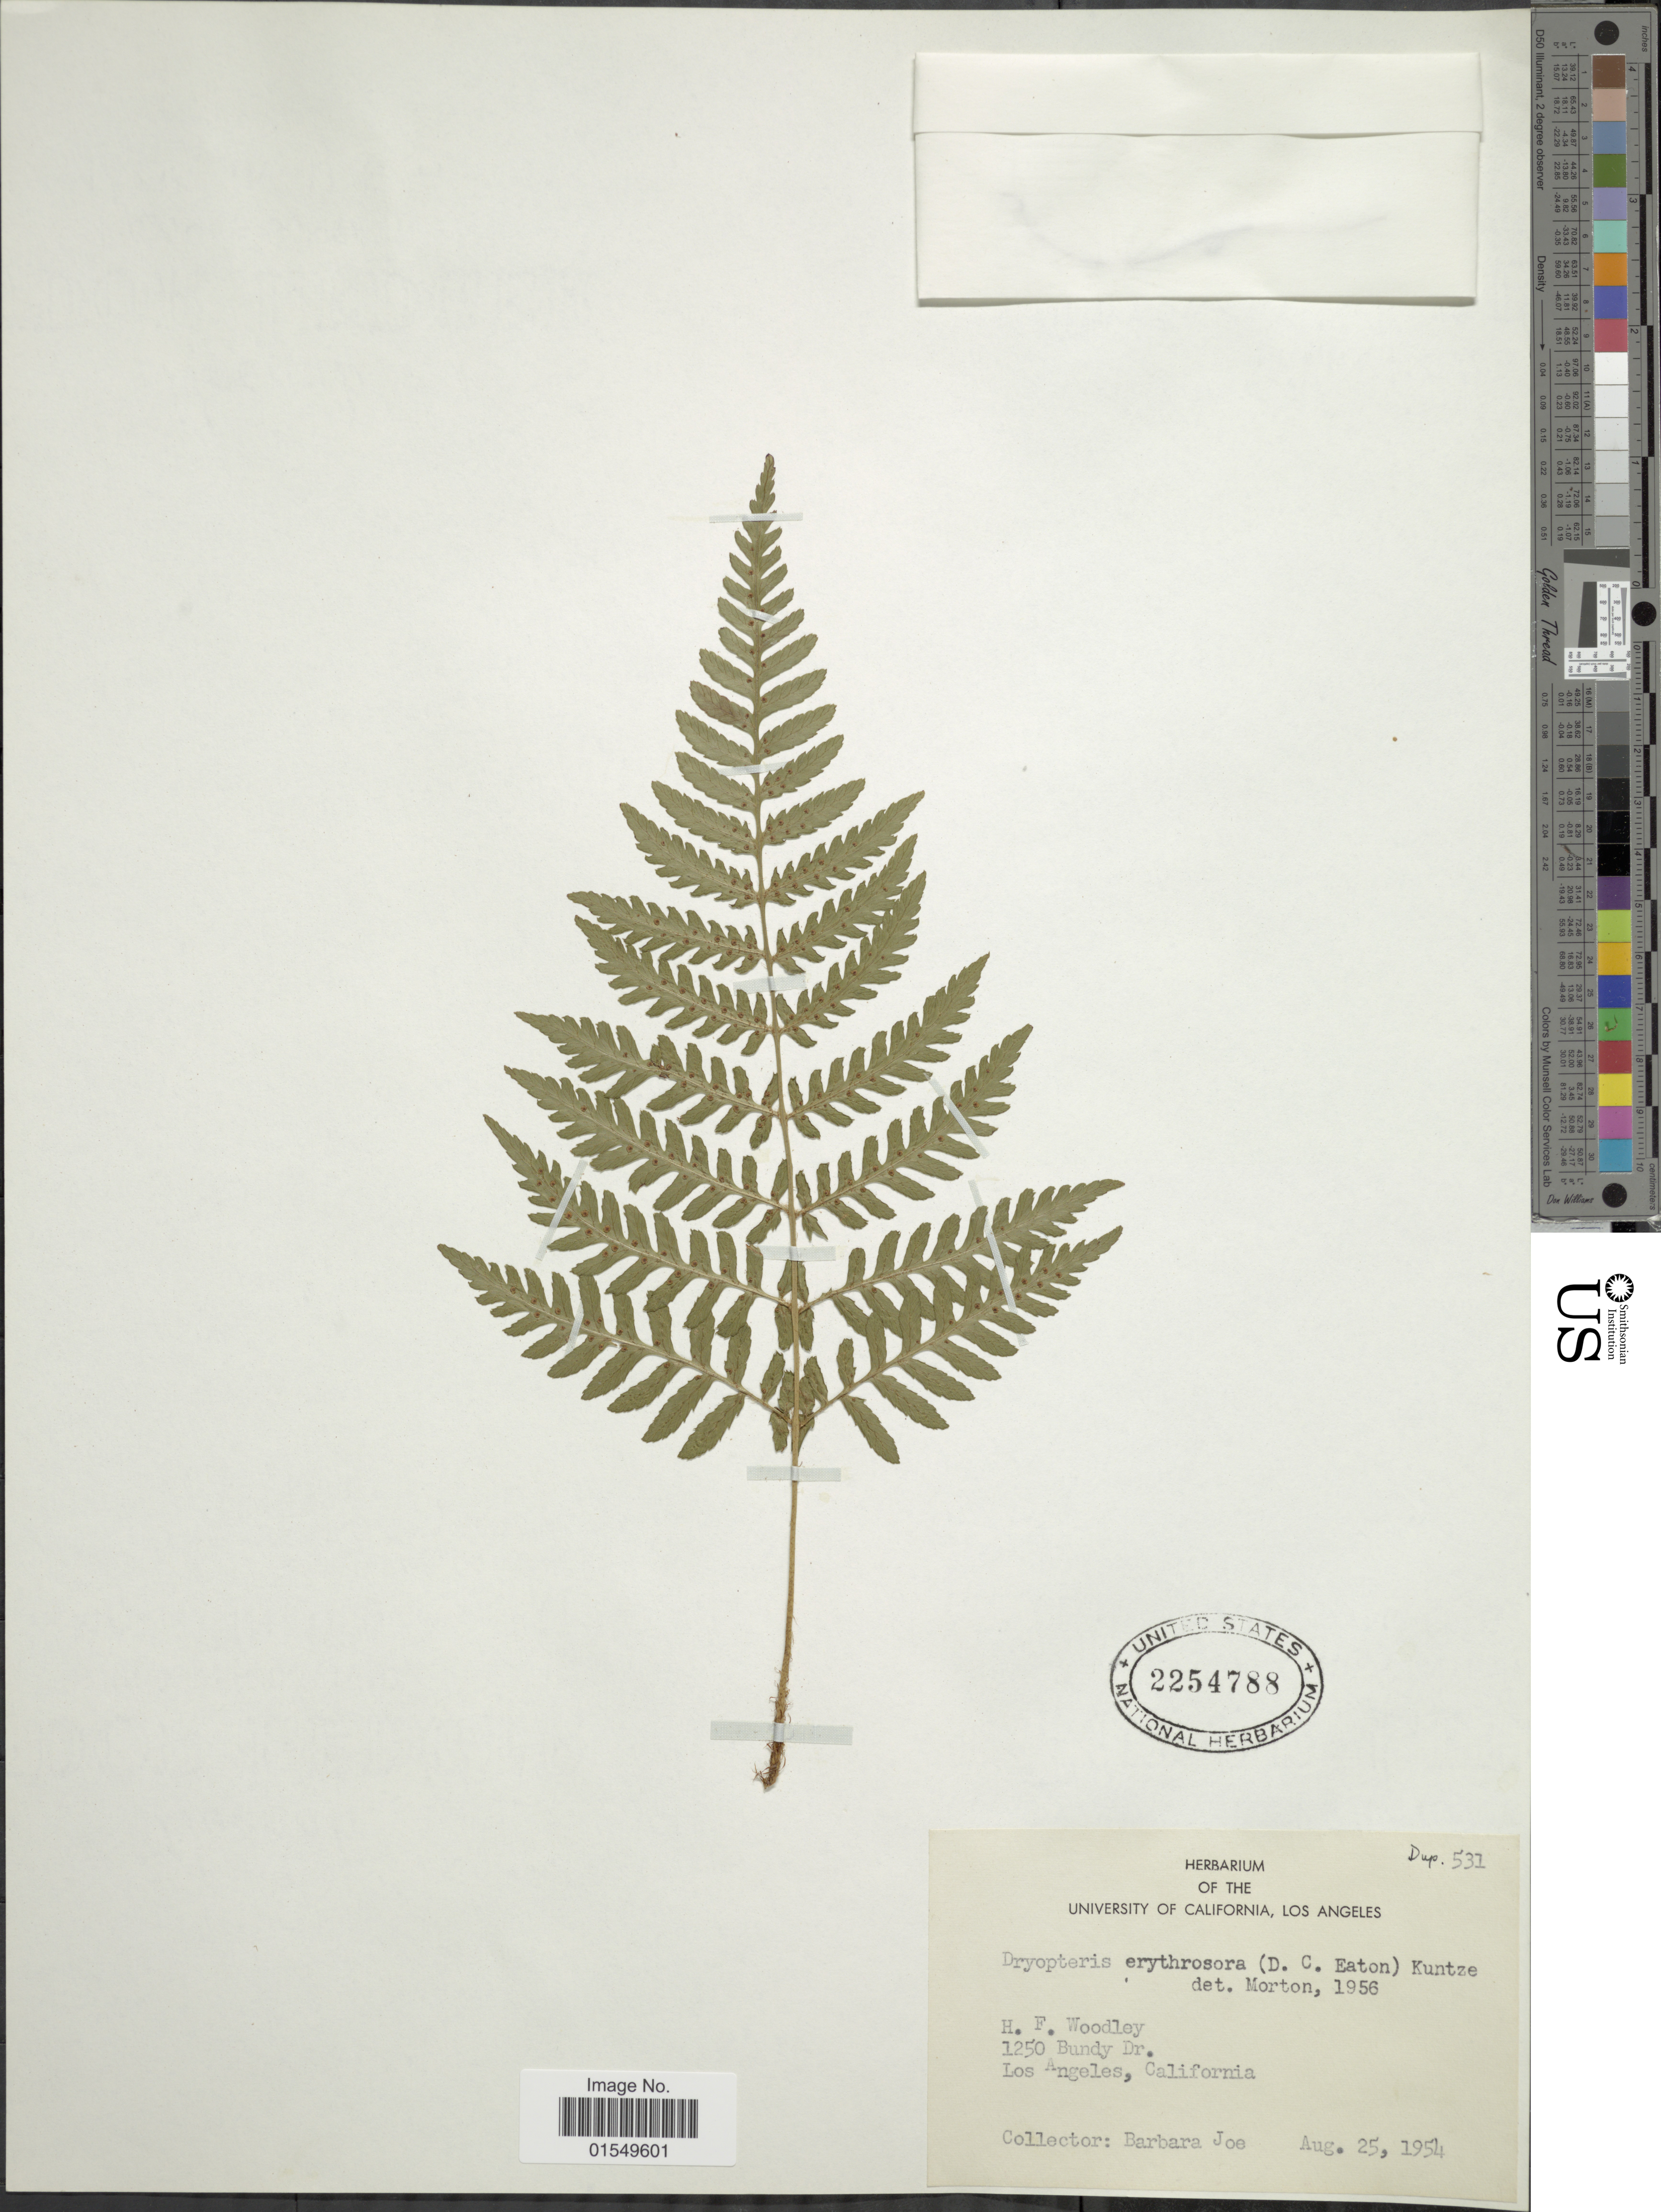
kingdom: Plantae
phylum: Tracheophyta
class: Polypodiopsida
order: Polypodiales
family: Dryopteridaceae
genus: Dryopteris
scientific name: Dryopteris erythrosora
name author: (D.C. Eaton) Kuntze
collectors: B. Joe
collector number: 1250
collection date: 1954-08-25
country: United States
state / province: California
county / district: Los Angeles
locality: H.F. Woodley, 1250 Bundy Dr, Los Angeles, California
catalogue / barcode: US 2254788